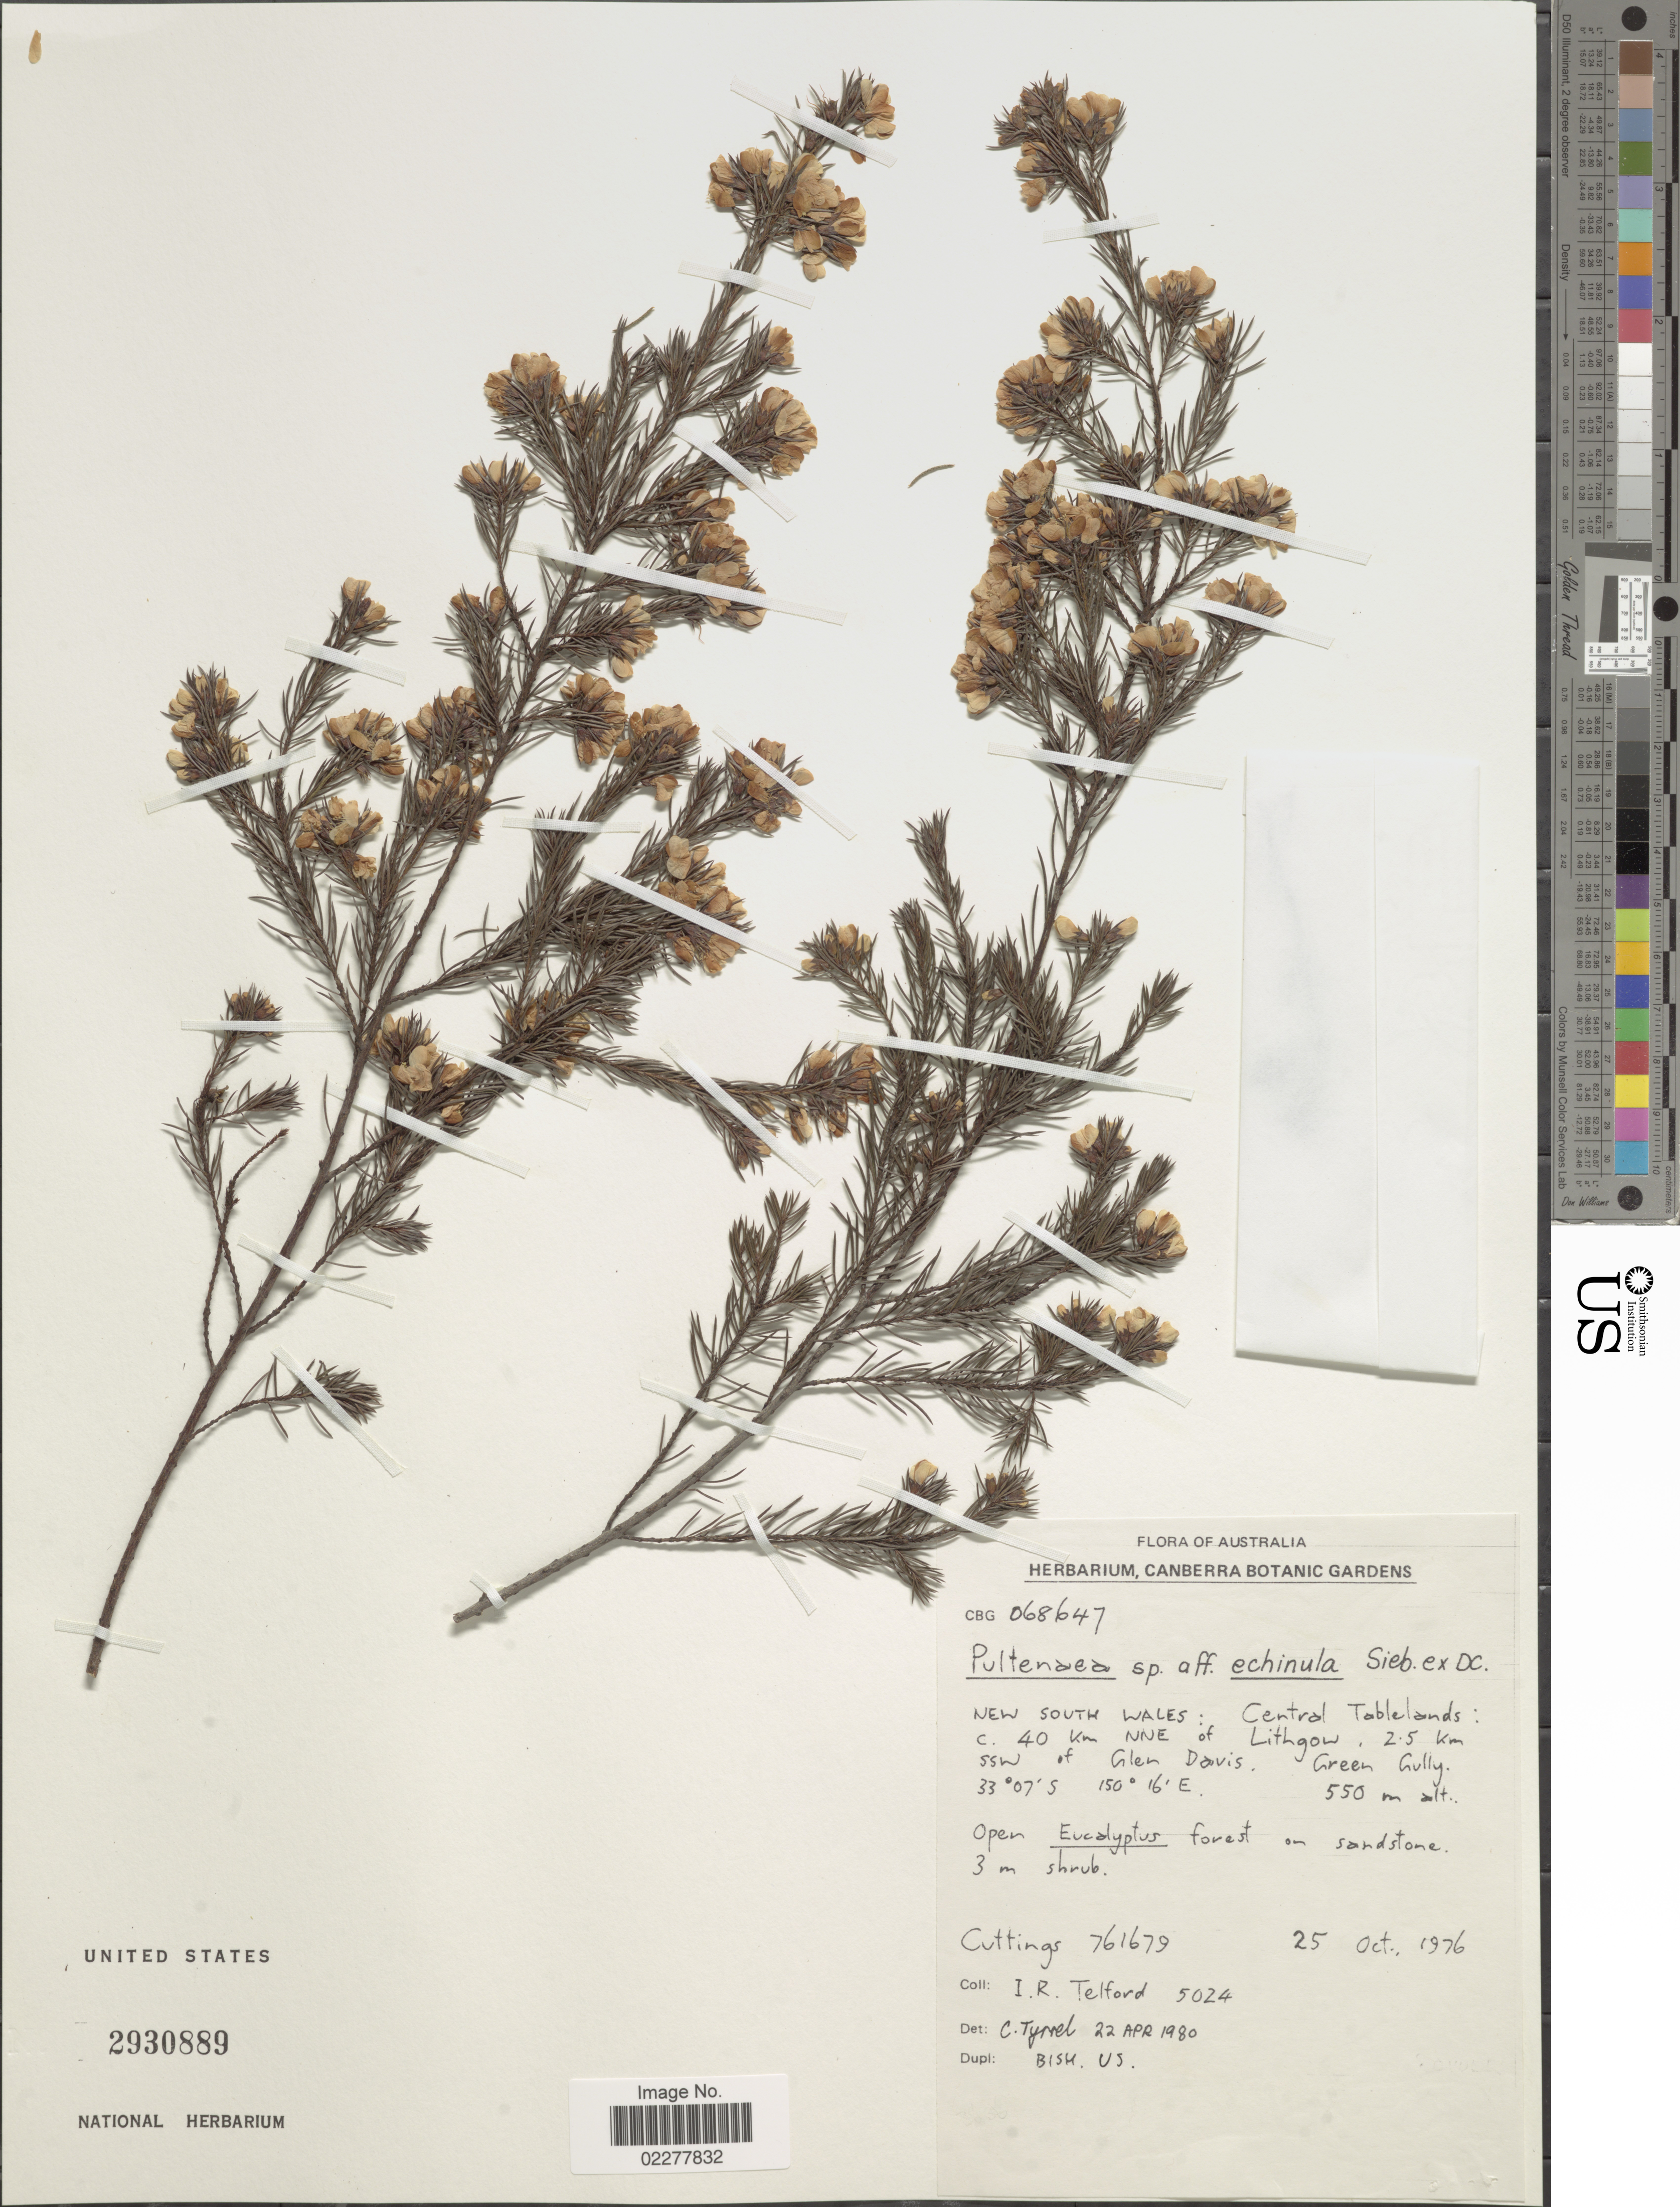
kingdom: Plantae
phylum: Tracheophyta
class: Magnoliopsida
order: Fabales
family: Fabaceae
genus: Pultenaea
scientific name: Pultenaea echinula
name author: Sieber ex DC.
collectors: I. R. Telford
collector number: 5024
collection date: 1976-10-25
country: Australia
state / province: New South Wales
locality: Central Tablelands: c. 40 Km NNE of Lithgow, 2.5 Km SSW of Glen Davis. Green Gully.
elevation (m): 550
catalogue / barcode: US 2930889